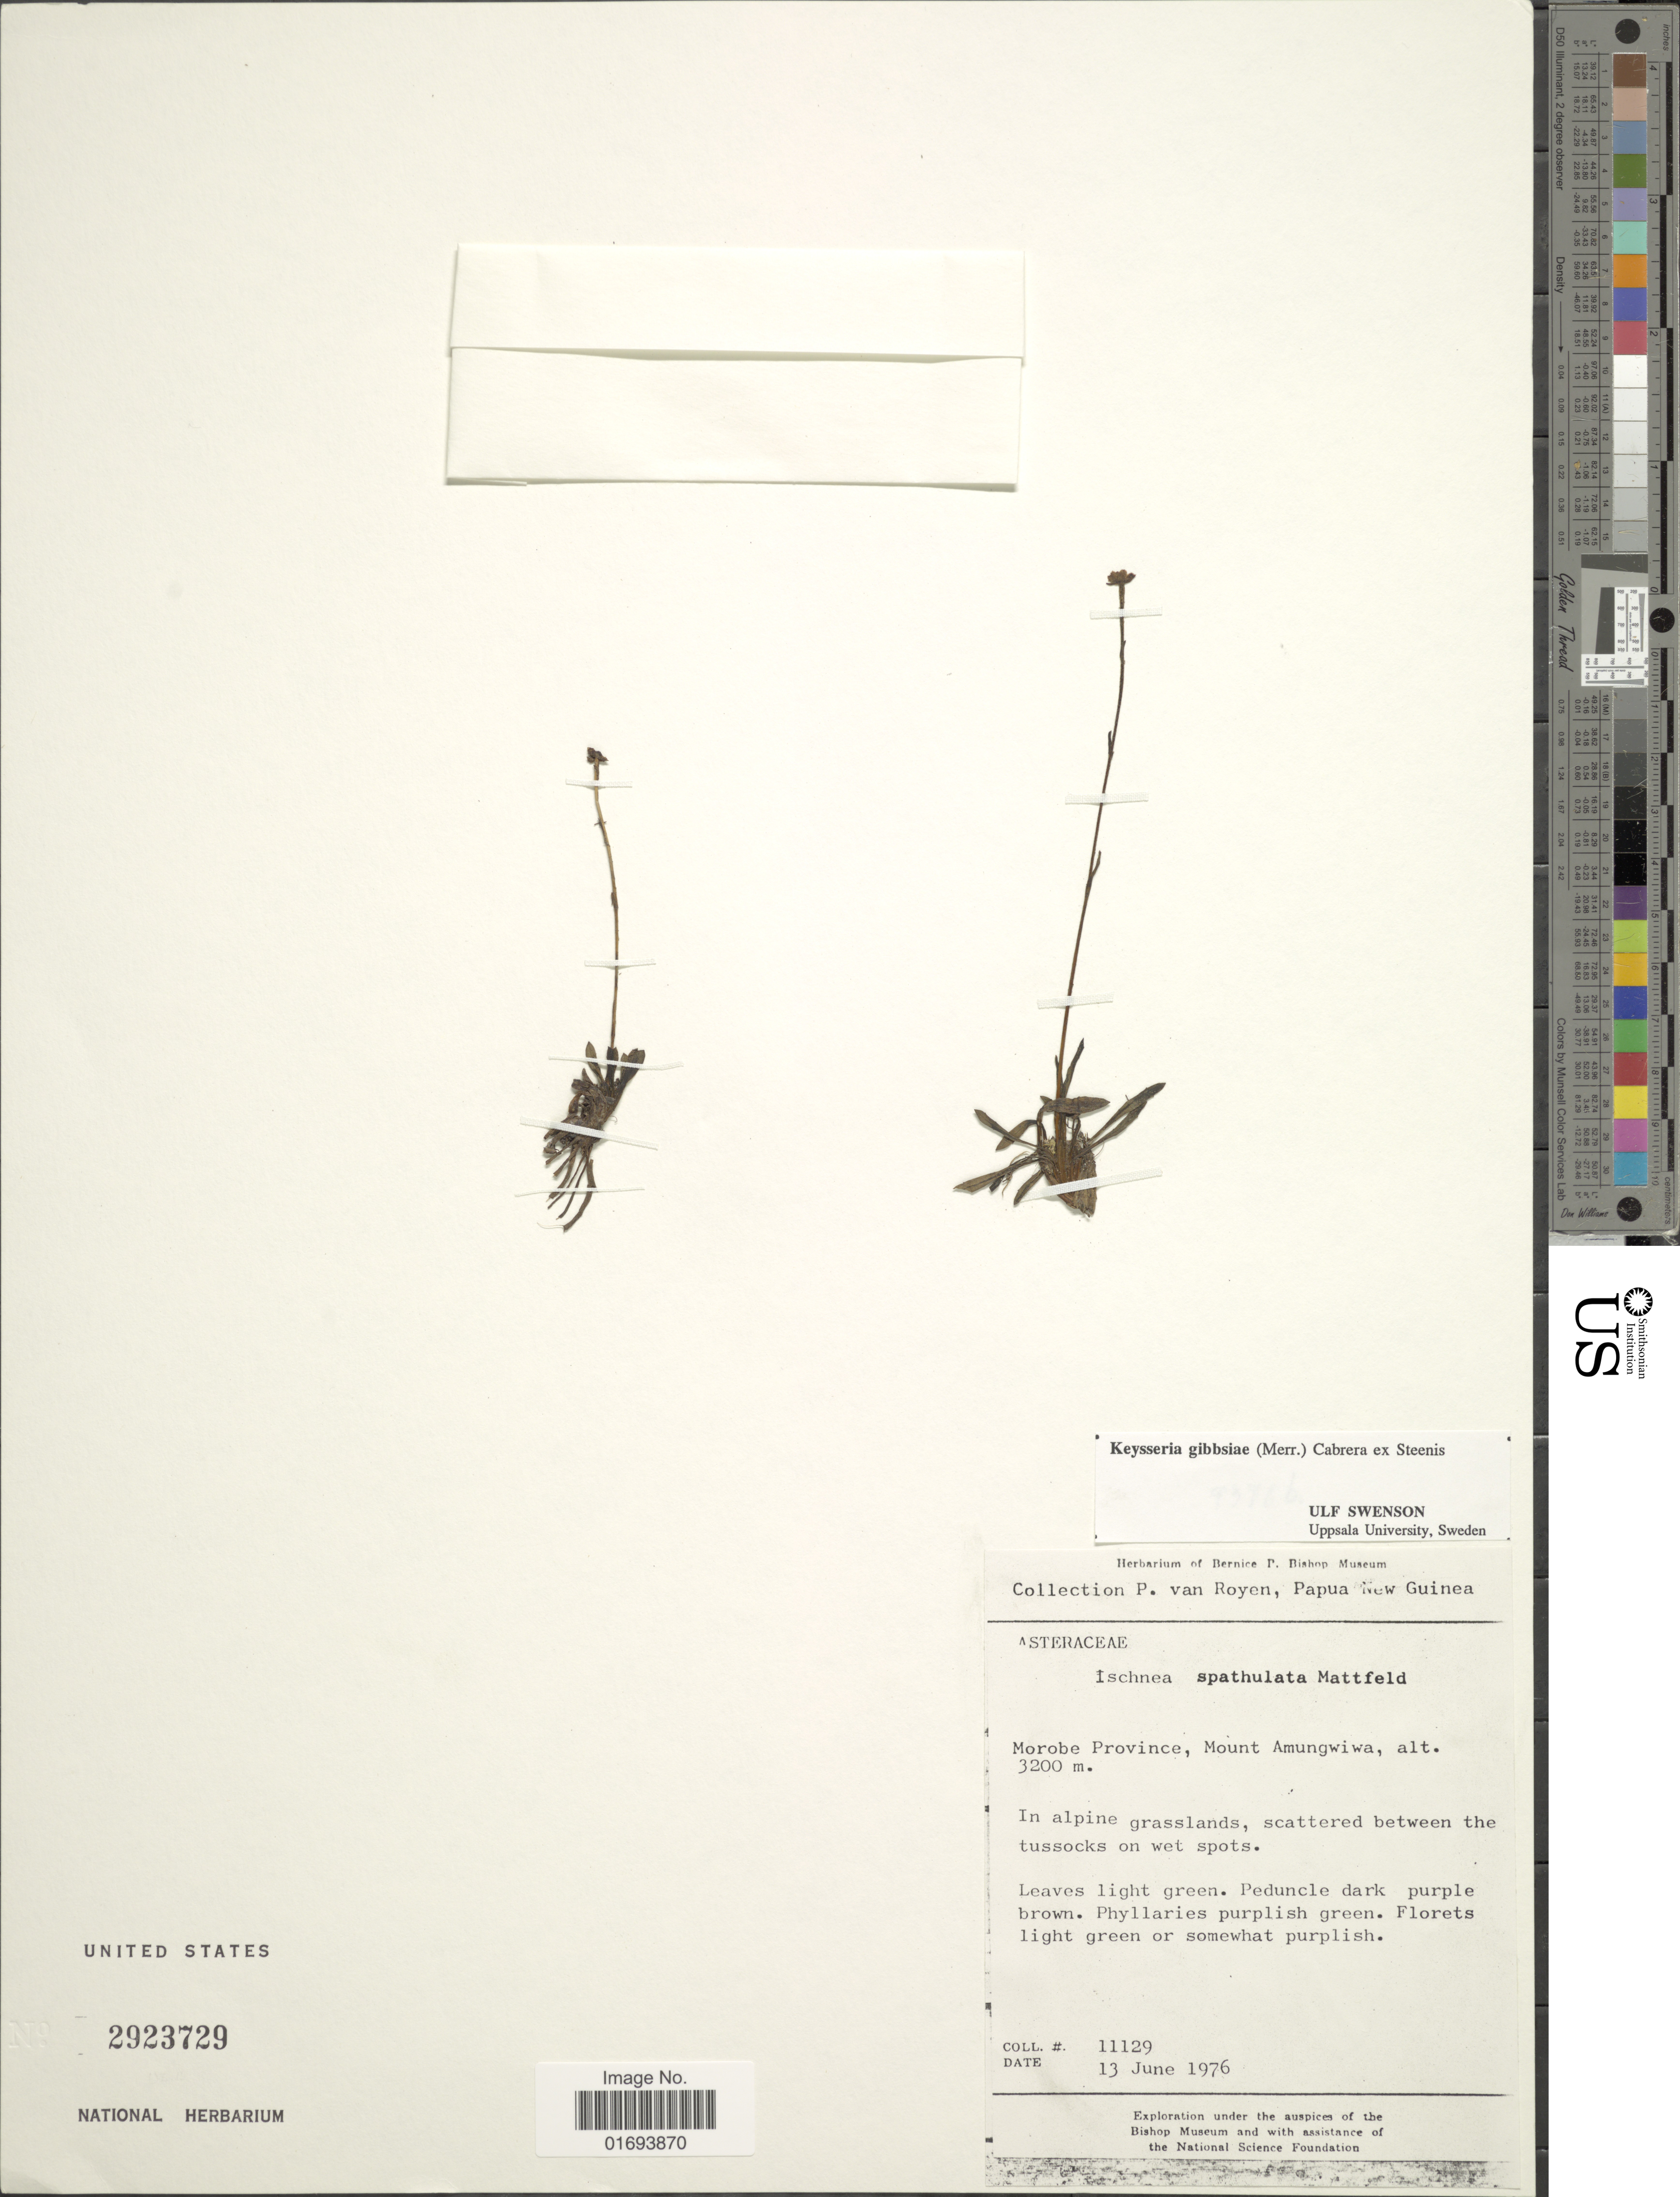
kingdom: Plantae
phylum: Tracheophyta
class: Magnoliopsida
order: Asterales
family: Asteraceae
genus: Keysseria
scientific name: Keysseria gibbsiae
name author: (Merr.) Cabrera ex Steen.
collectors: P. van Royen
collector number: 11129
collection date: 1976-06-13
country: Papua New Guinea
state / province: Morobe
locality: Morobe Province, Mount Amung Amungwiwa,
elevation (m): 3200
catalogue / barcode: US 2923729